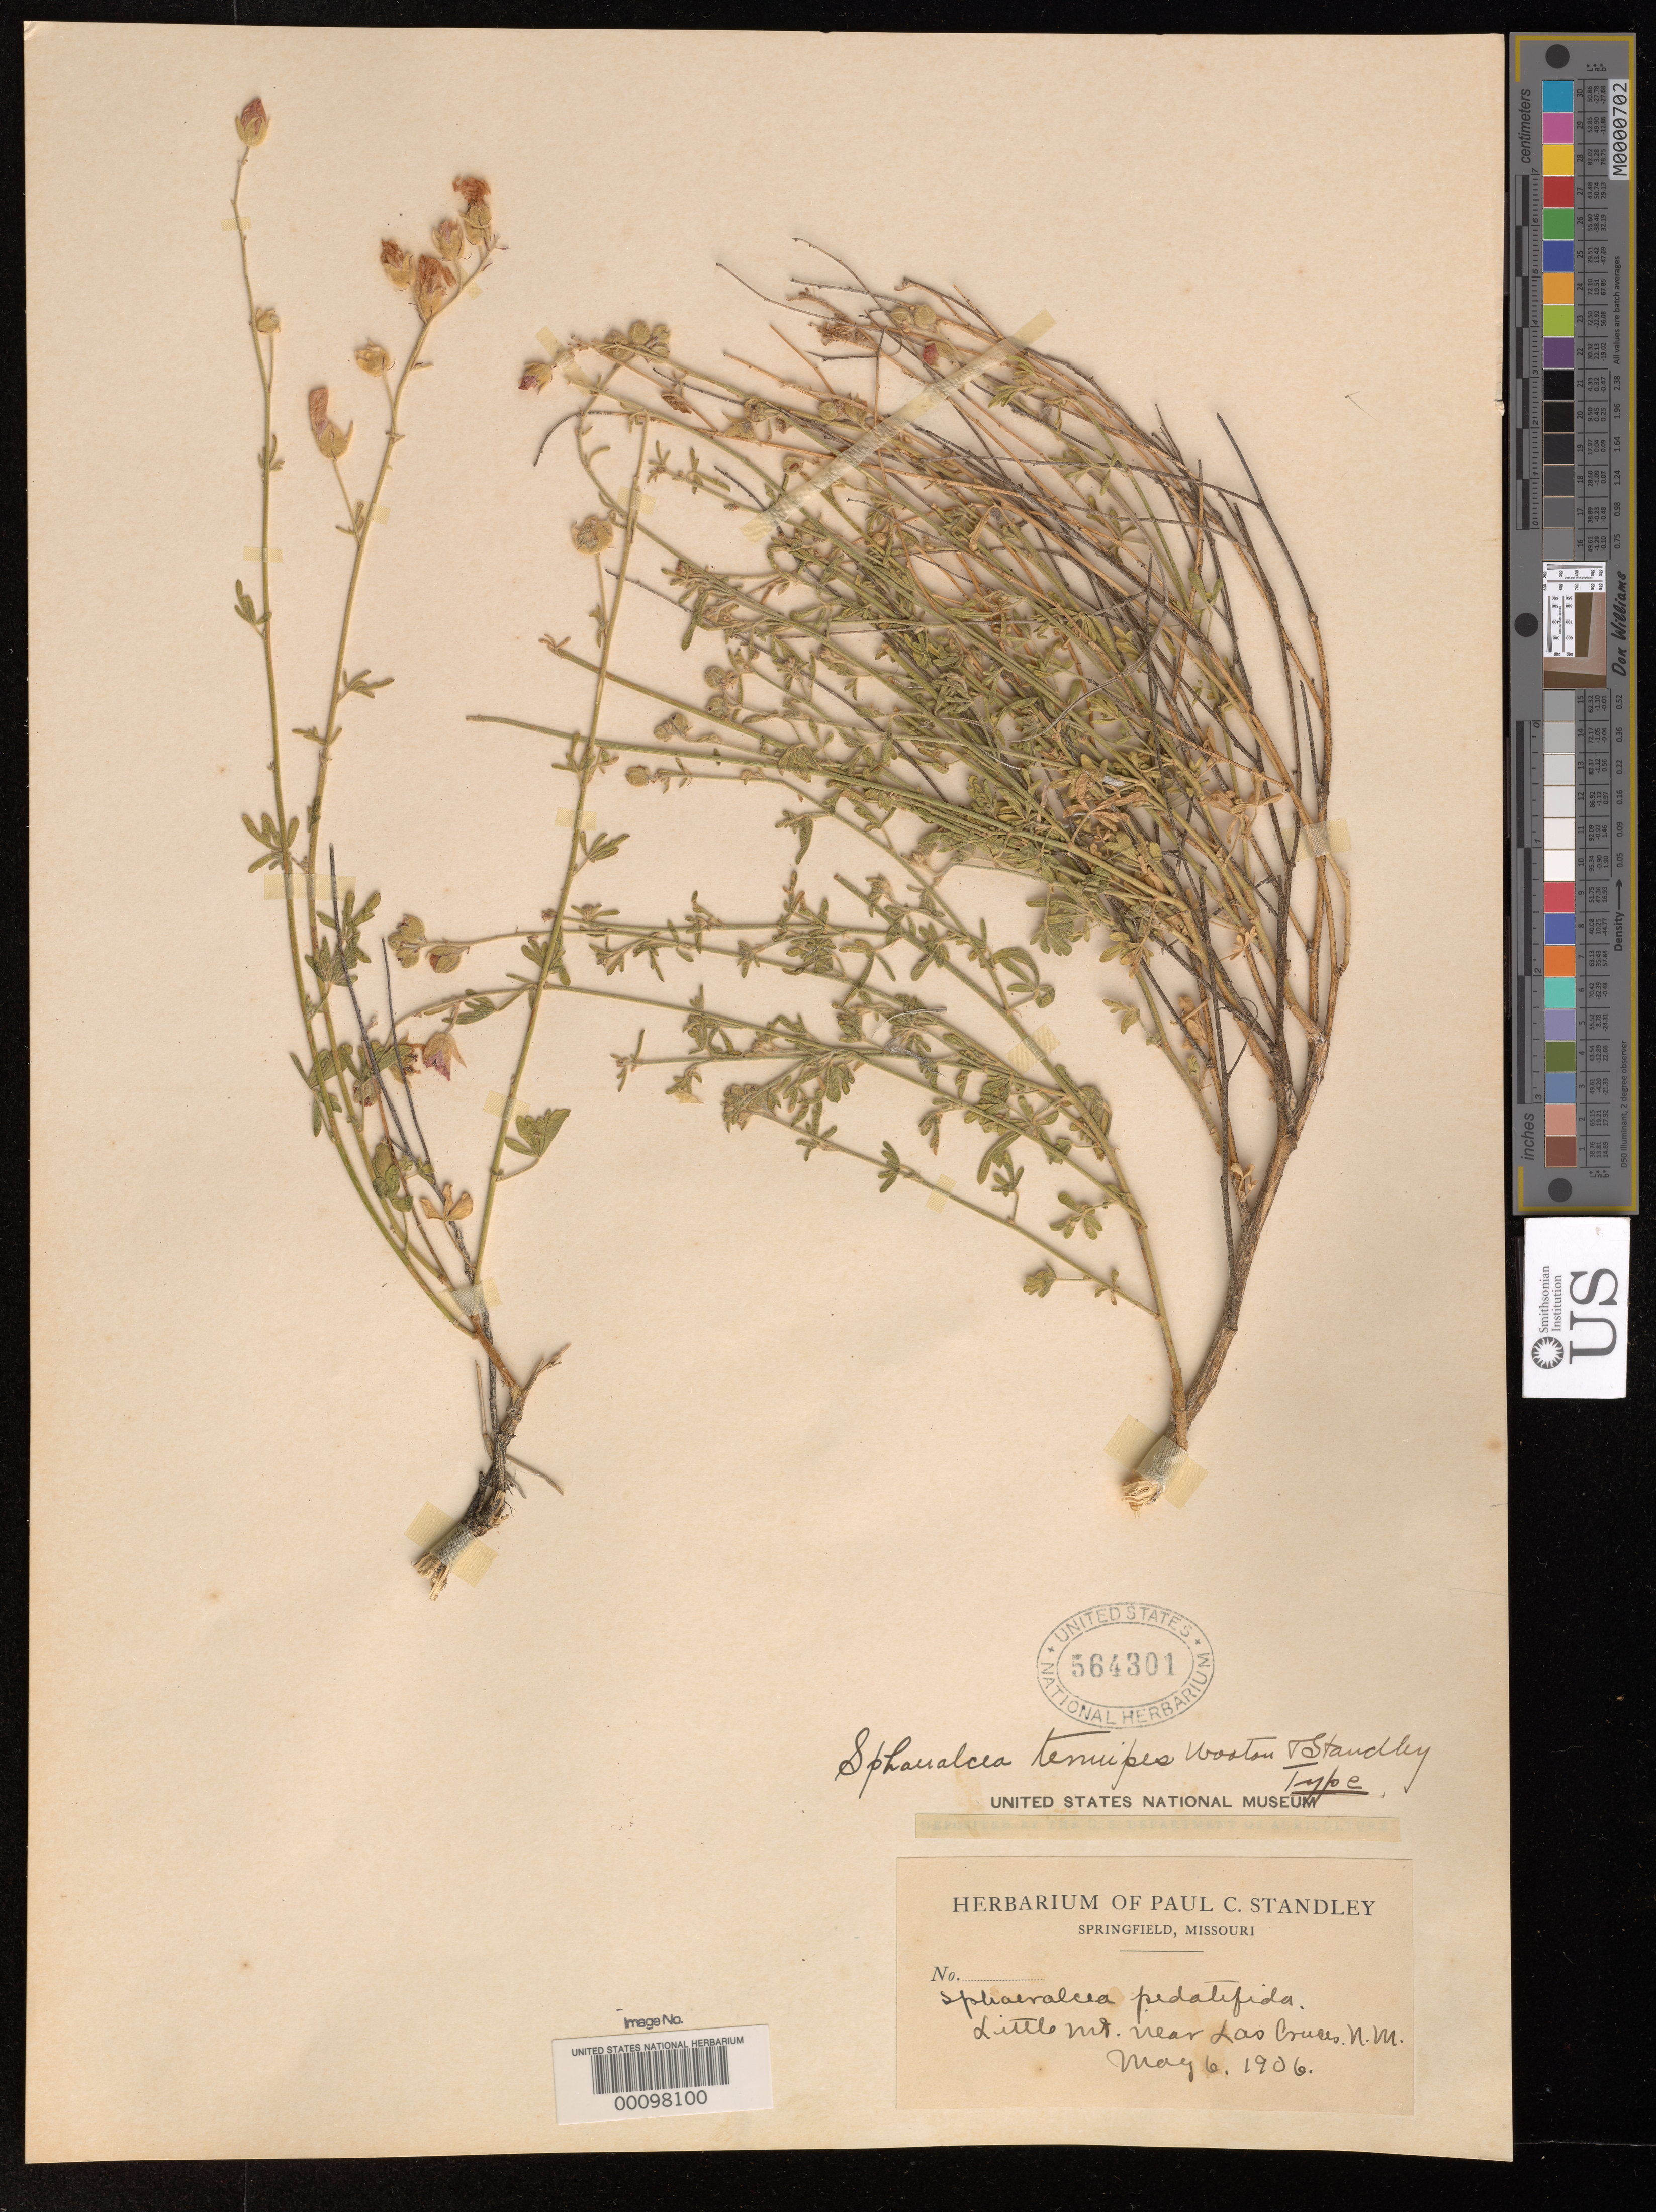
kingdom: Plantae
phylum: Tracheophyta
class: Magnoliopsida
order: Malvales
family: Malvaceae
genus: Sphaeralcea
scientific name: Sphaeralcea tenuipes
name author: Wooton & Standl.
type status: Holotype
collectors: E. O. Wooton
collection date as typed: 06 May 1906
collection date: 1906-05-06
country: United States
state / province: New Mexico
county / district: Dona Ana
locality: Tortugas Mt., SE of Las Cruces.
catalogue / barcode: US 564301